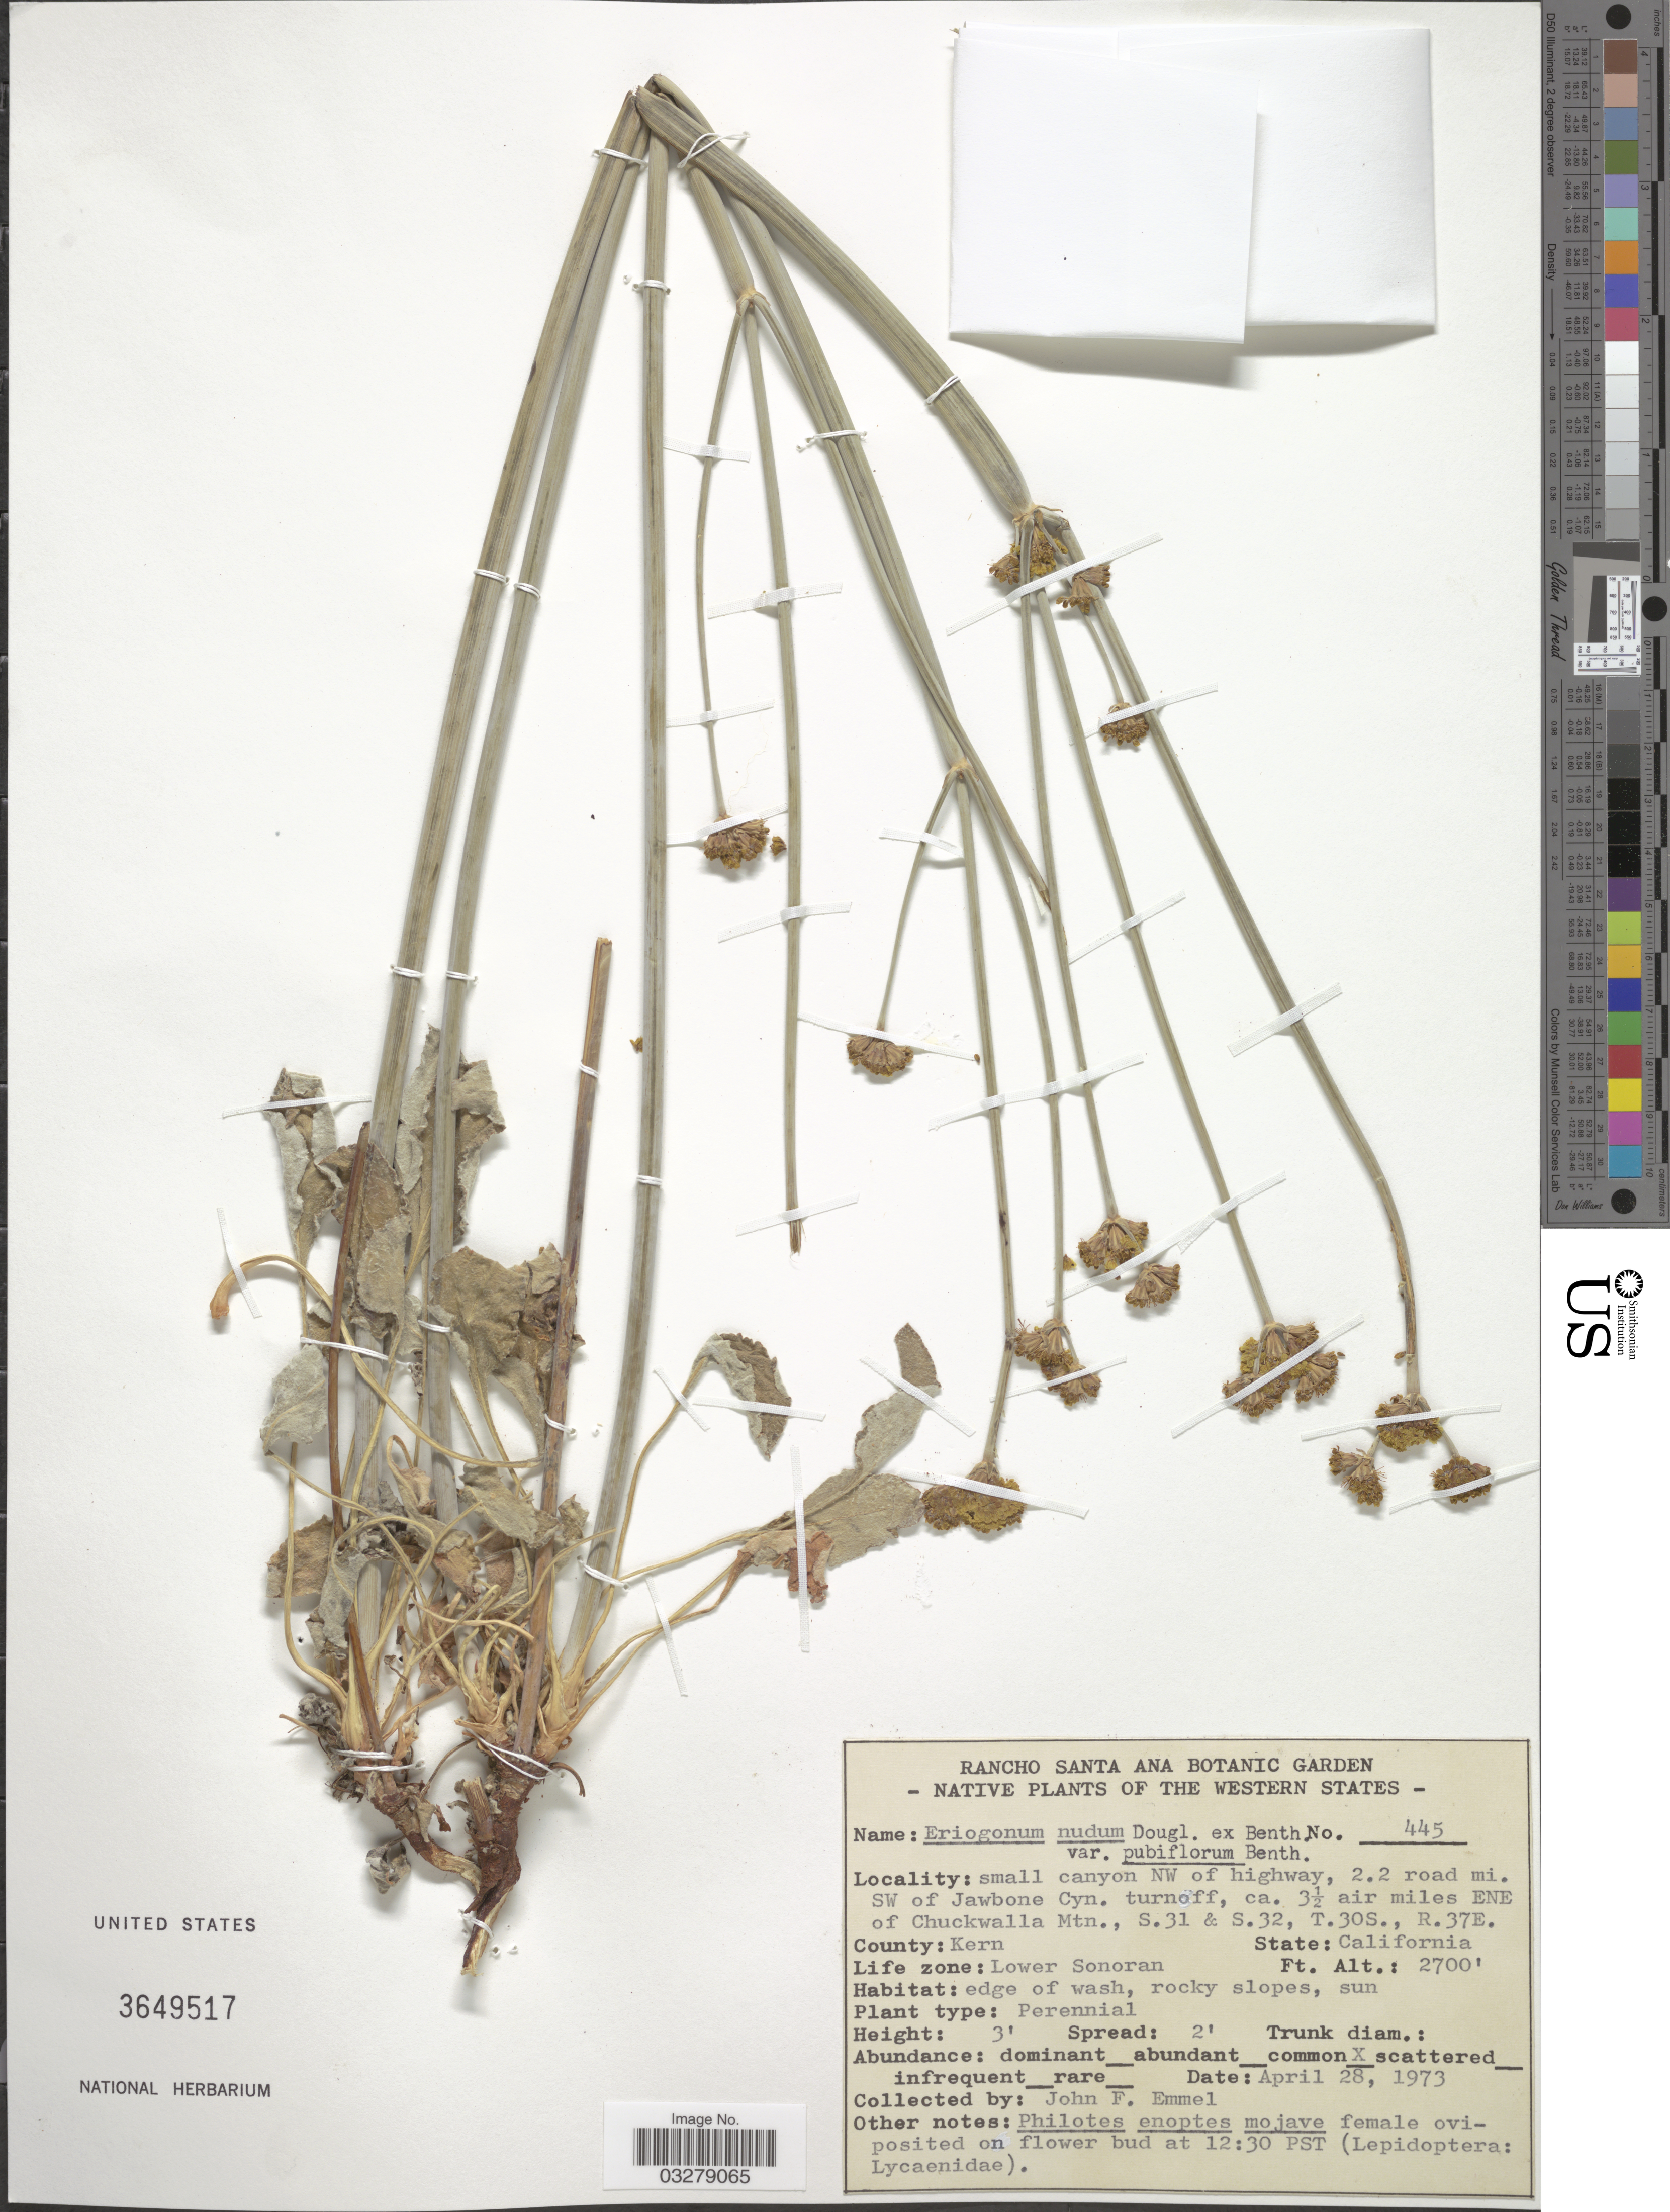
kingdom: Plantae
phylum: Tracheophyta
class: Magnoliopsida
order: Caryophyllales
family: Polygonaceae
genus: Eriogonum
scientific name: Eriogonum nudum var. pubiflorum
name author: Benth. in DC.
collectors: J. Emmel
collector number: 445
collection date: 1973-04-28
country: United States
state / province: California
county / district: Kern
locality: Western States, small canyon NW of highway, 2.2 road mi. SW of Jawbone Cyn. turnoff, ca. 3½ air miles ENE of Chuckwalla Mtn., S31 & S32, T30S, R37E, County: Kern, Life zone: Lower Sonoran.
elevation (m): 823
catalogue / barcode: US 3649517